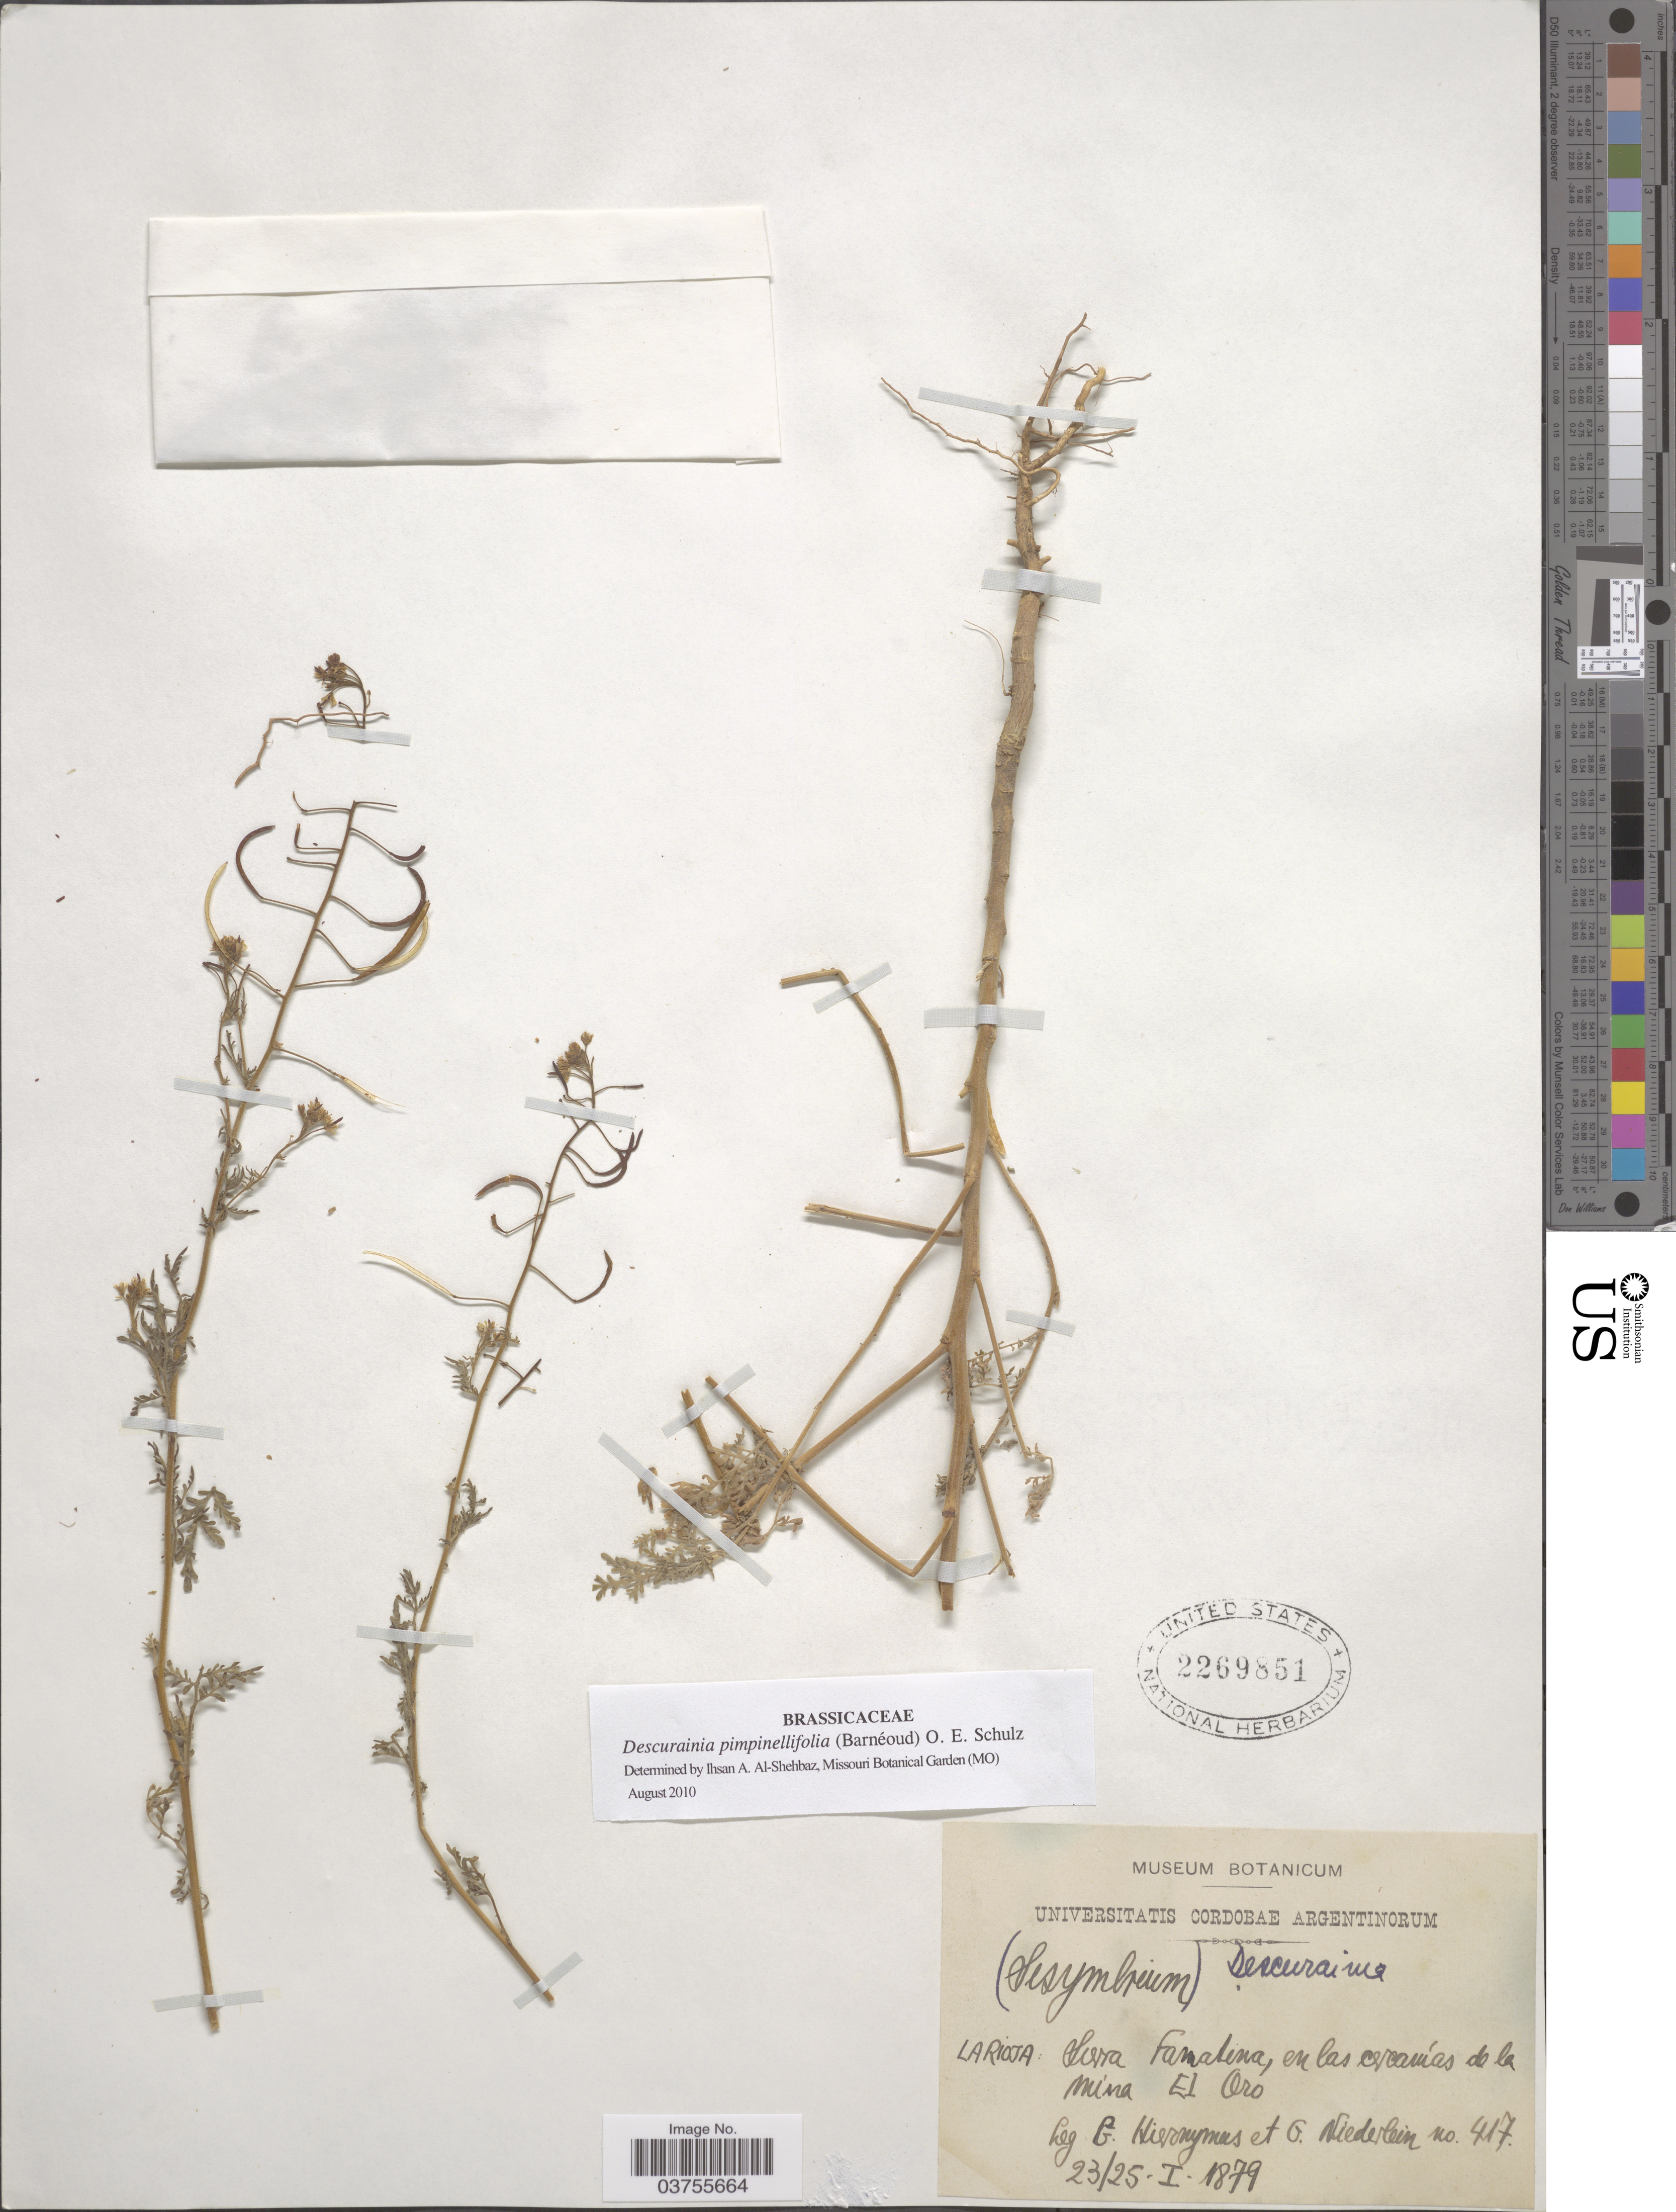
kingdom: Plantae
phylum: Tracheophyta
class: Magnoliopsida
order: Brassicales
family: Brassicaceae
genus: Descurainia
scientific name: Descurainia pimpinellifolia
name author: (Barnéoud & C.A. Mey.) O.E. Schulz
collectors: G. H. Hieronymus & G. Niederlein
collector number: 417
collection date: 1879-01-23/1879-01-25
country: Ecuador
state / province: El Oro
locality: Sierra Famatina, en las cercanías de la Mina El Oro.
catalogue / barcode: US 2269851